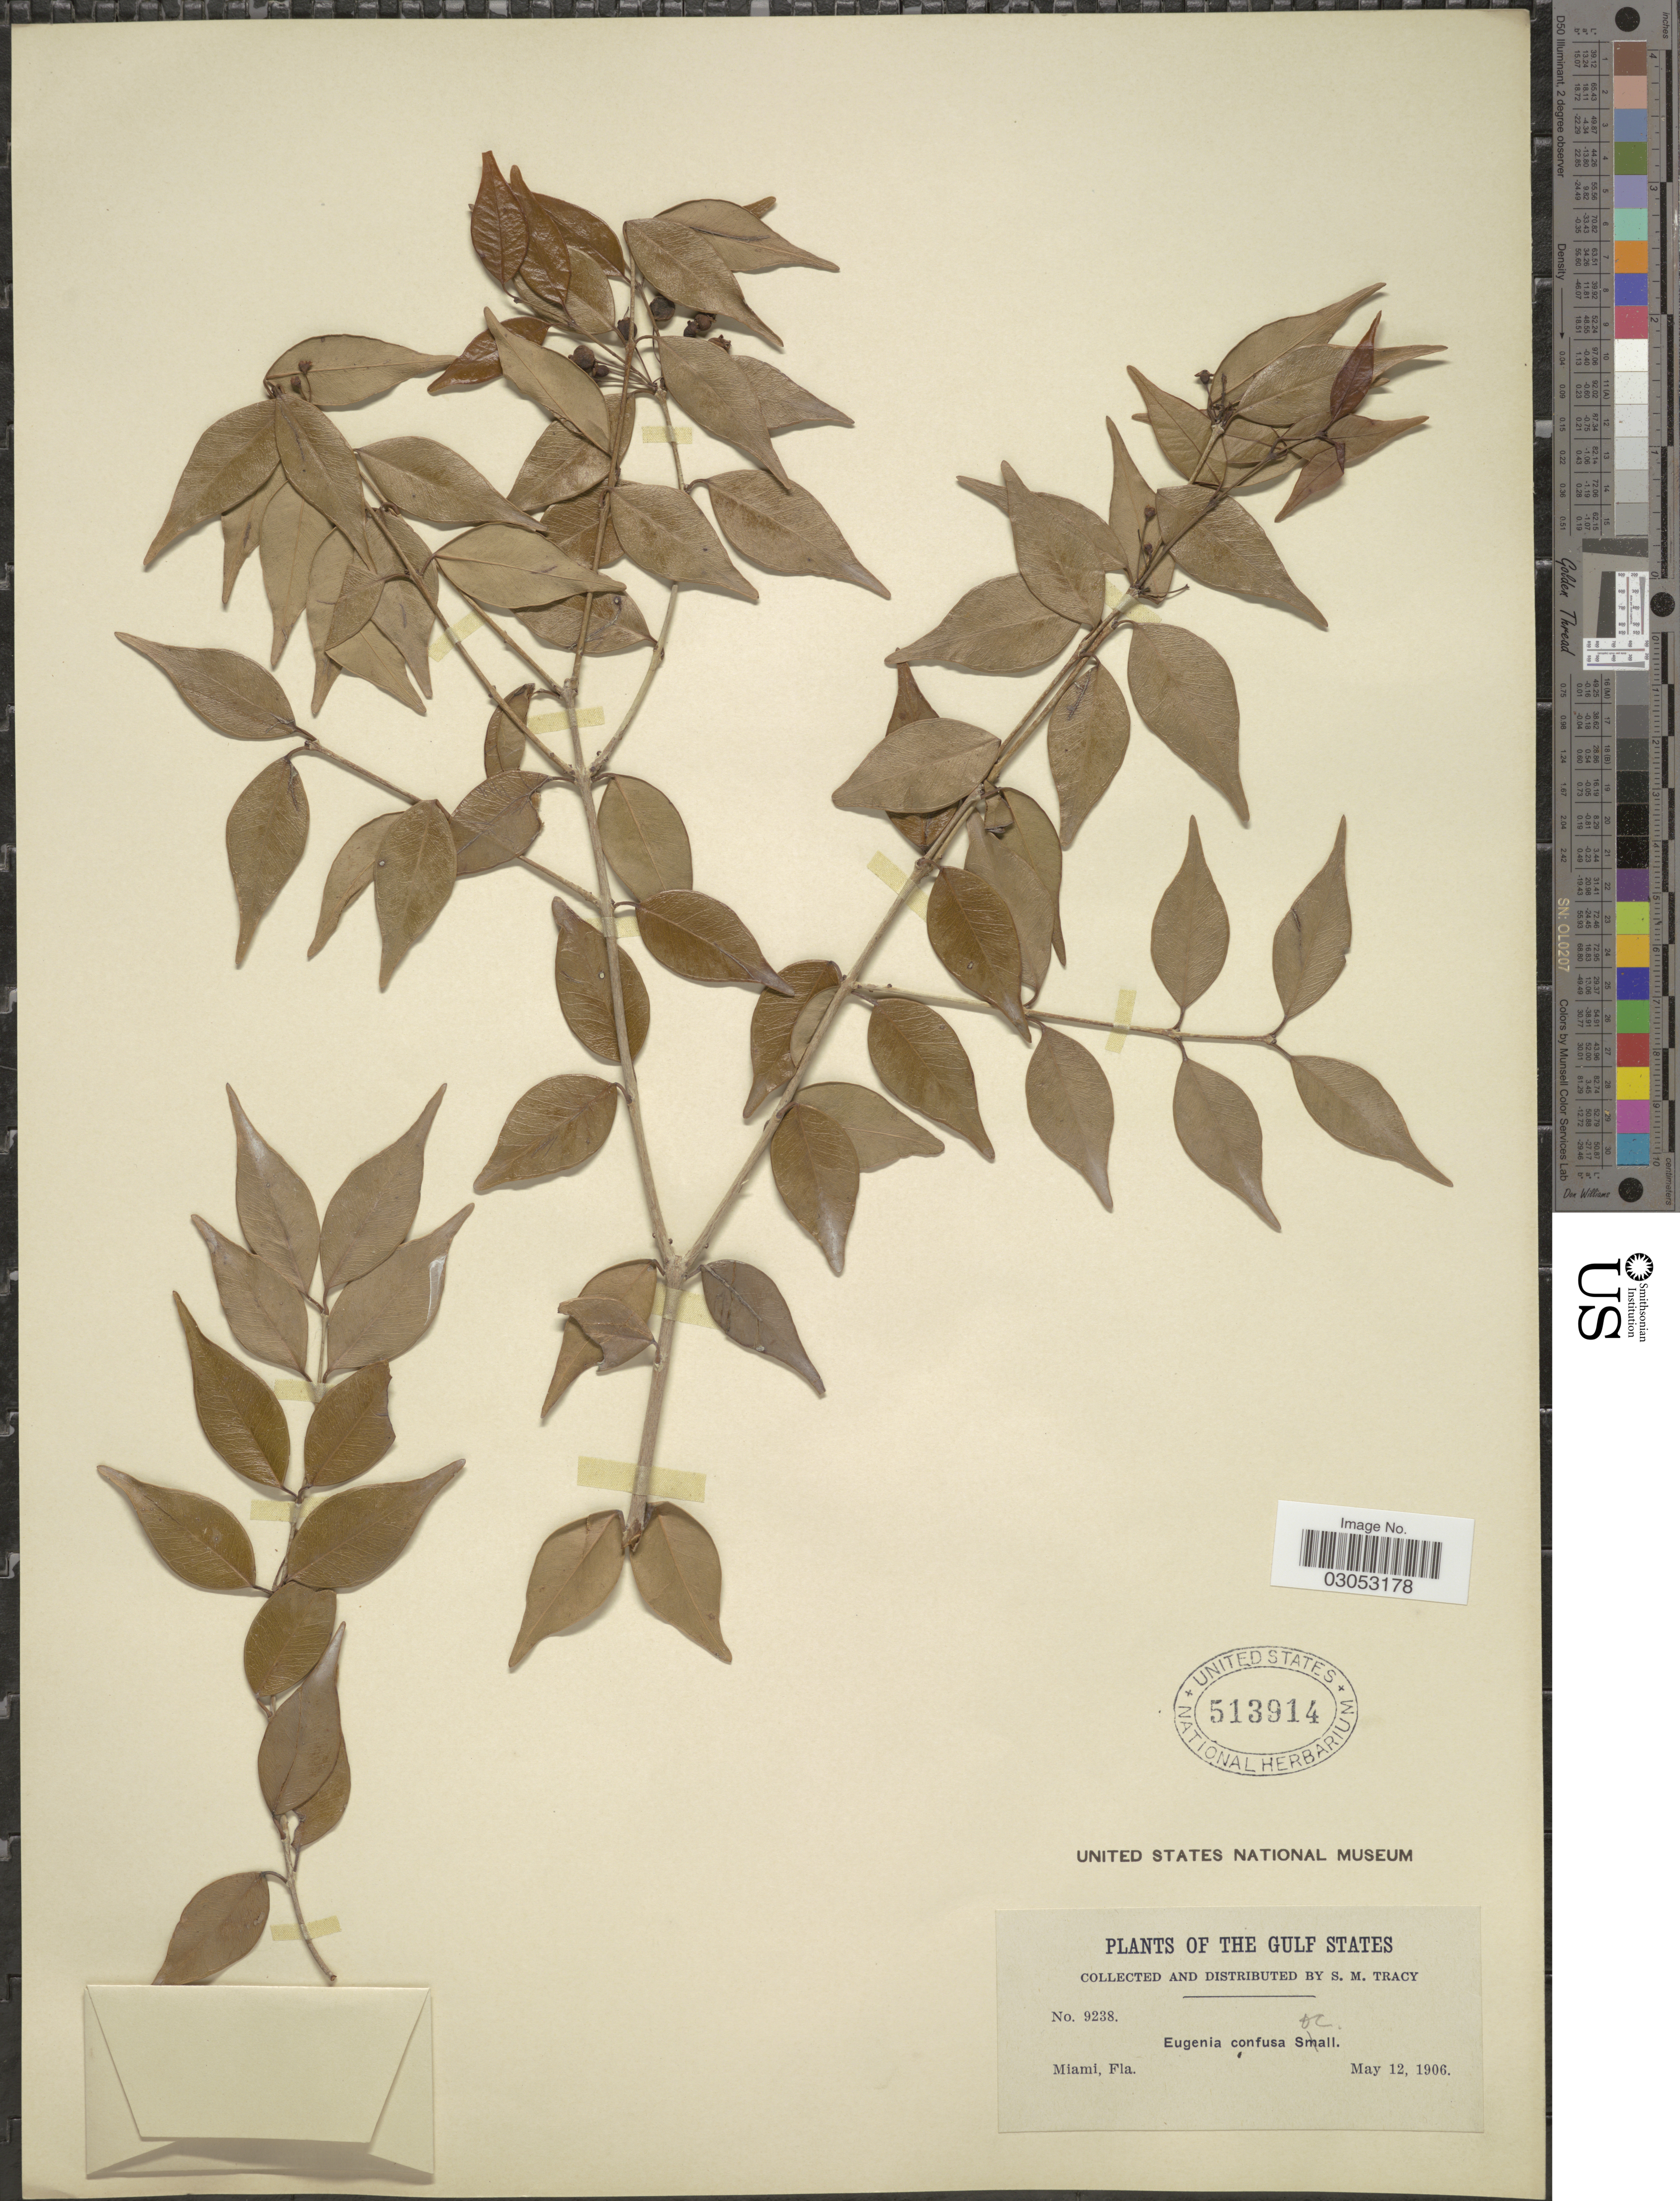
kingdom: Plantae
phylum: Tracheophyta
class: Magnoliopsida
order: Myrtales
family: Myrtaceae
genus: Eugenia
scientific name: Eugenia confusa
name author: DC.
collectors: S. M. Tracy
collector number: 9238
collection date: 1906-05-12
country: United States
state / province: Florida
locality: The Gulf States, Miami.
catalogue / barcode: US 513914